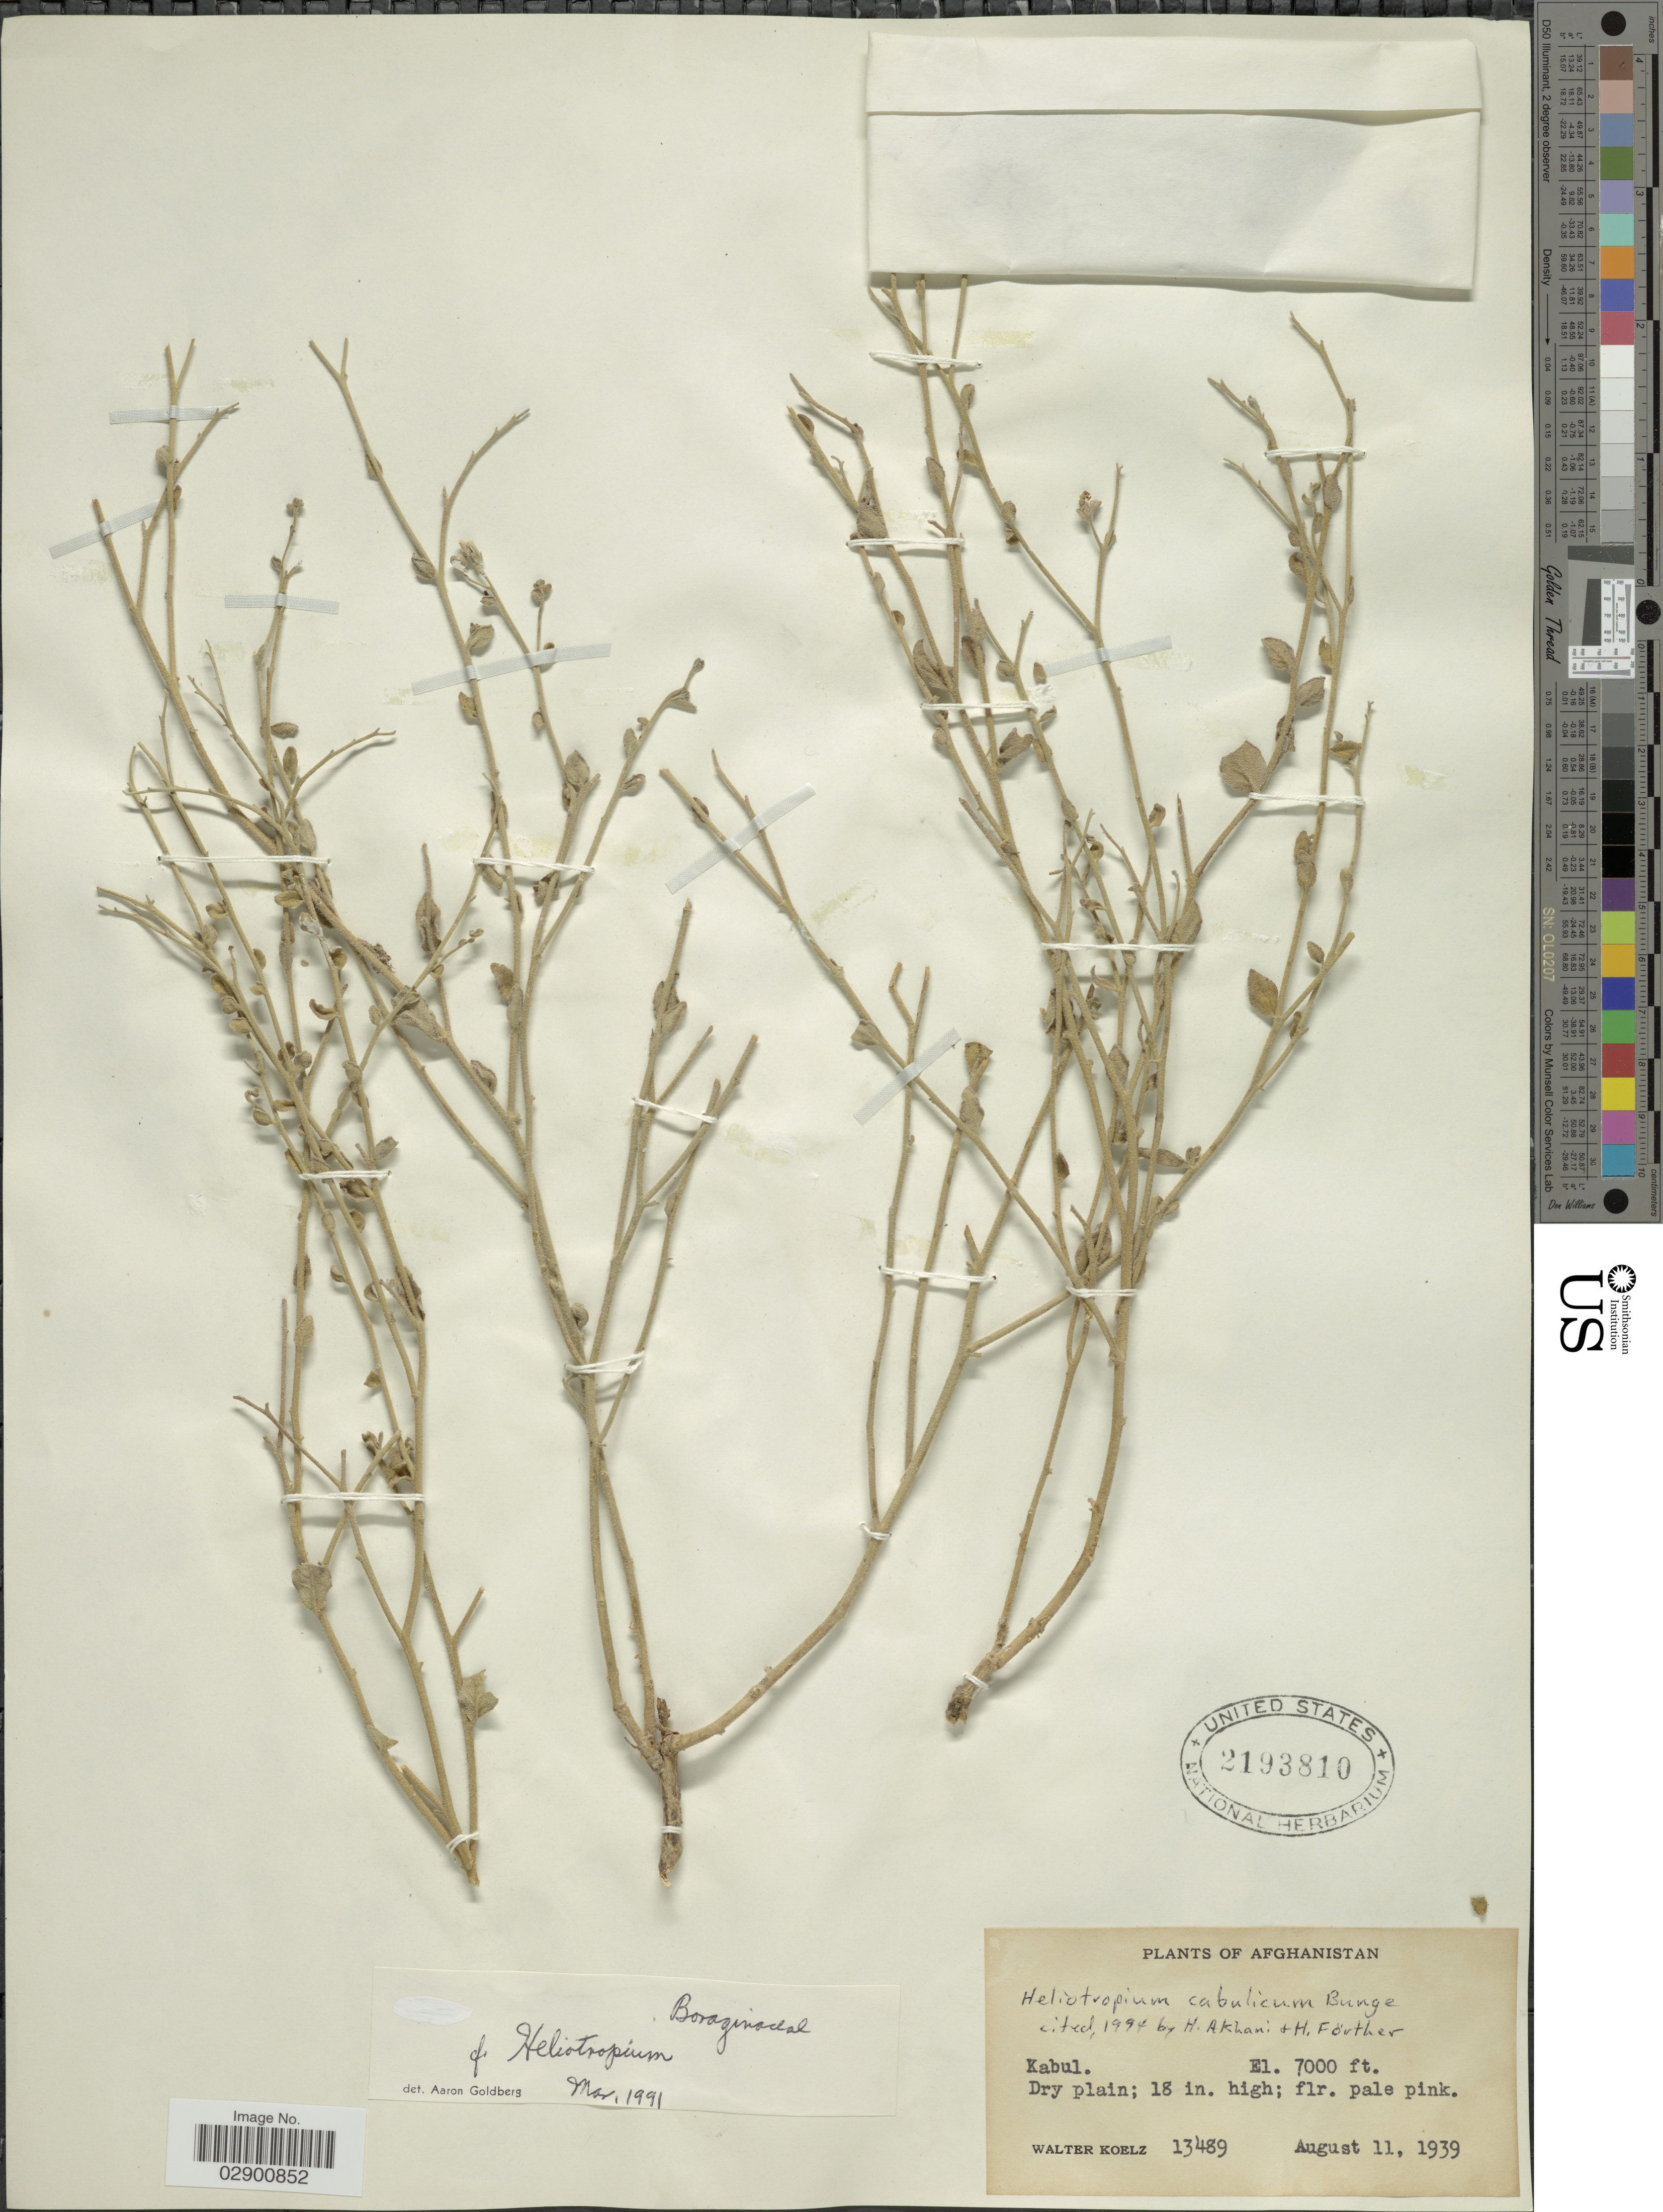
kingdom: Plantae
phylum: Tracheophyta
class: Magnoliopsida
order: Boraginales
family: Heliotropiaceae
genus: Heliotropium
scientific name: Heliotropium cabulicum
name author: Bunge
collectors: W. N. Koelz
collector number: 13489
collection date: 1939-08-11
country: Afghanistan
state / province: Kabul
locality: Kabul.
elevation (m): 2134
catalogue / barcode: US 2193810